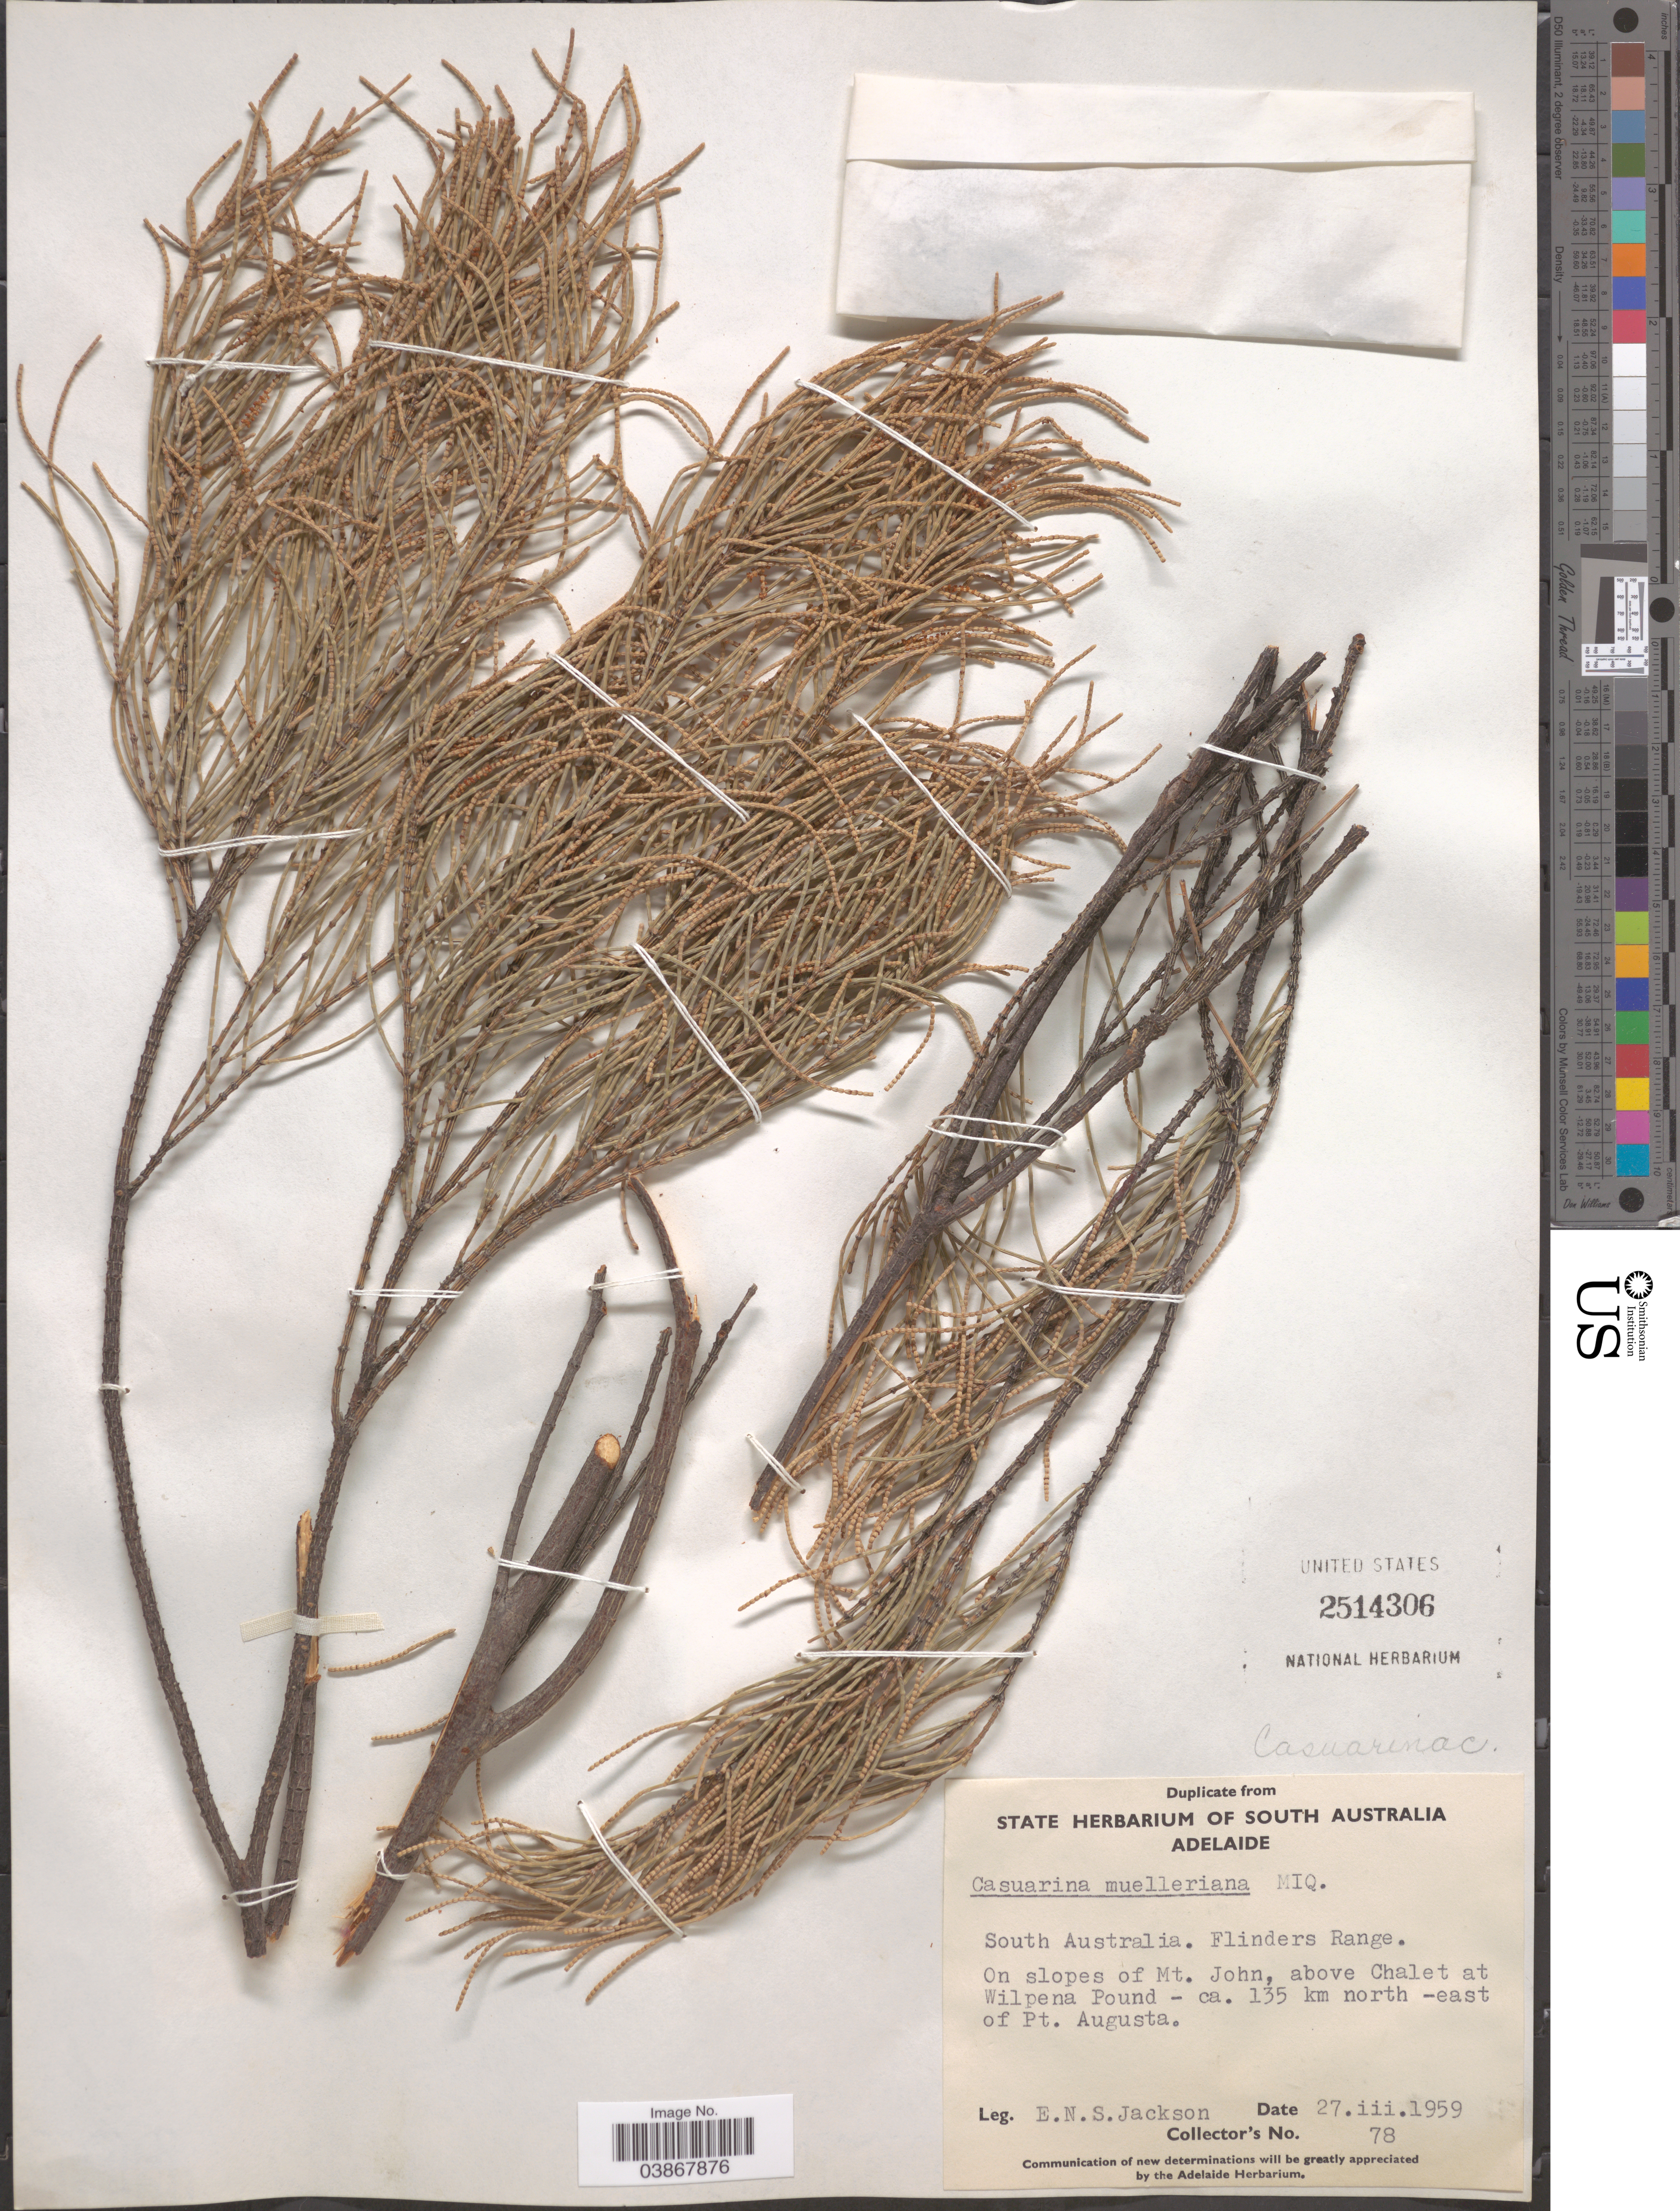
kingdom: Plantae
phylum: Tracheophyta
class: Magnoliopsida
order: Fagales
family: Casuarinaceae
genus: Casuarina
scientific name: Casuarina muelleriana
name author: Miq.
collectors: E. Jackson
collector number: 78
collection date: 1959-03-27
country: Australia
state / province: South Australia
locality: Flinders Range. On slopes of Mt. John, above Chalet at Wilpena Pound - ca. 135 km north-east of Pt. Augusta.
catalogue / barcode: US 2514306